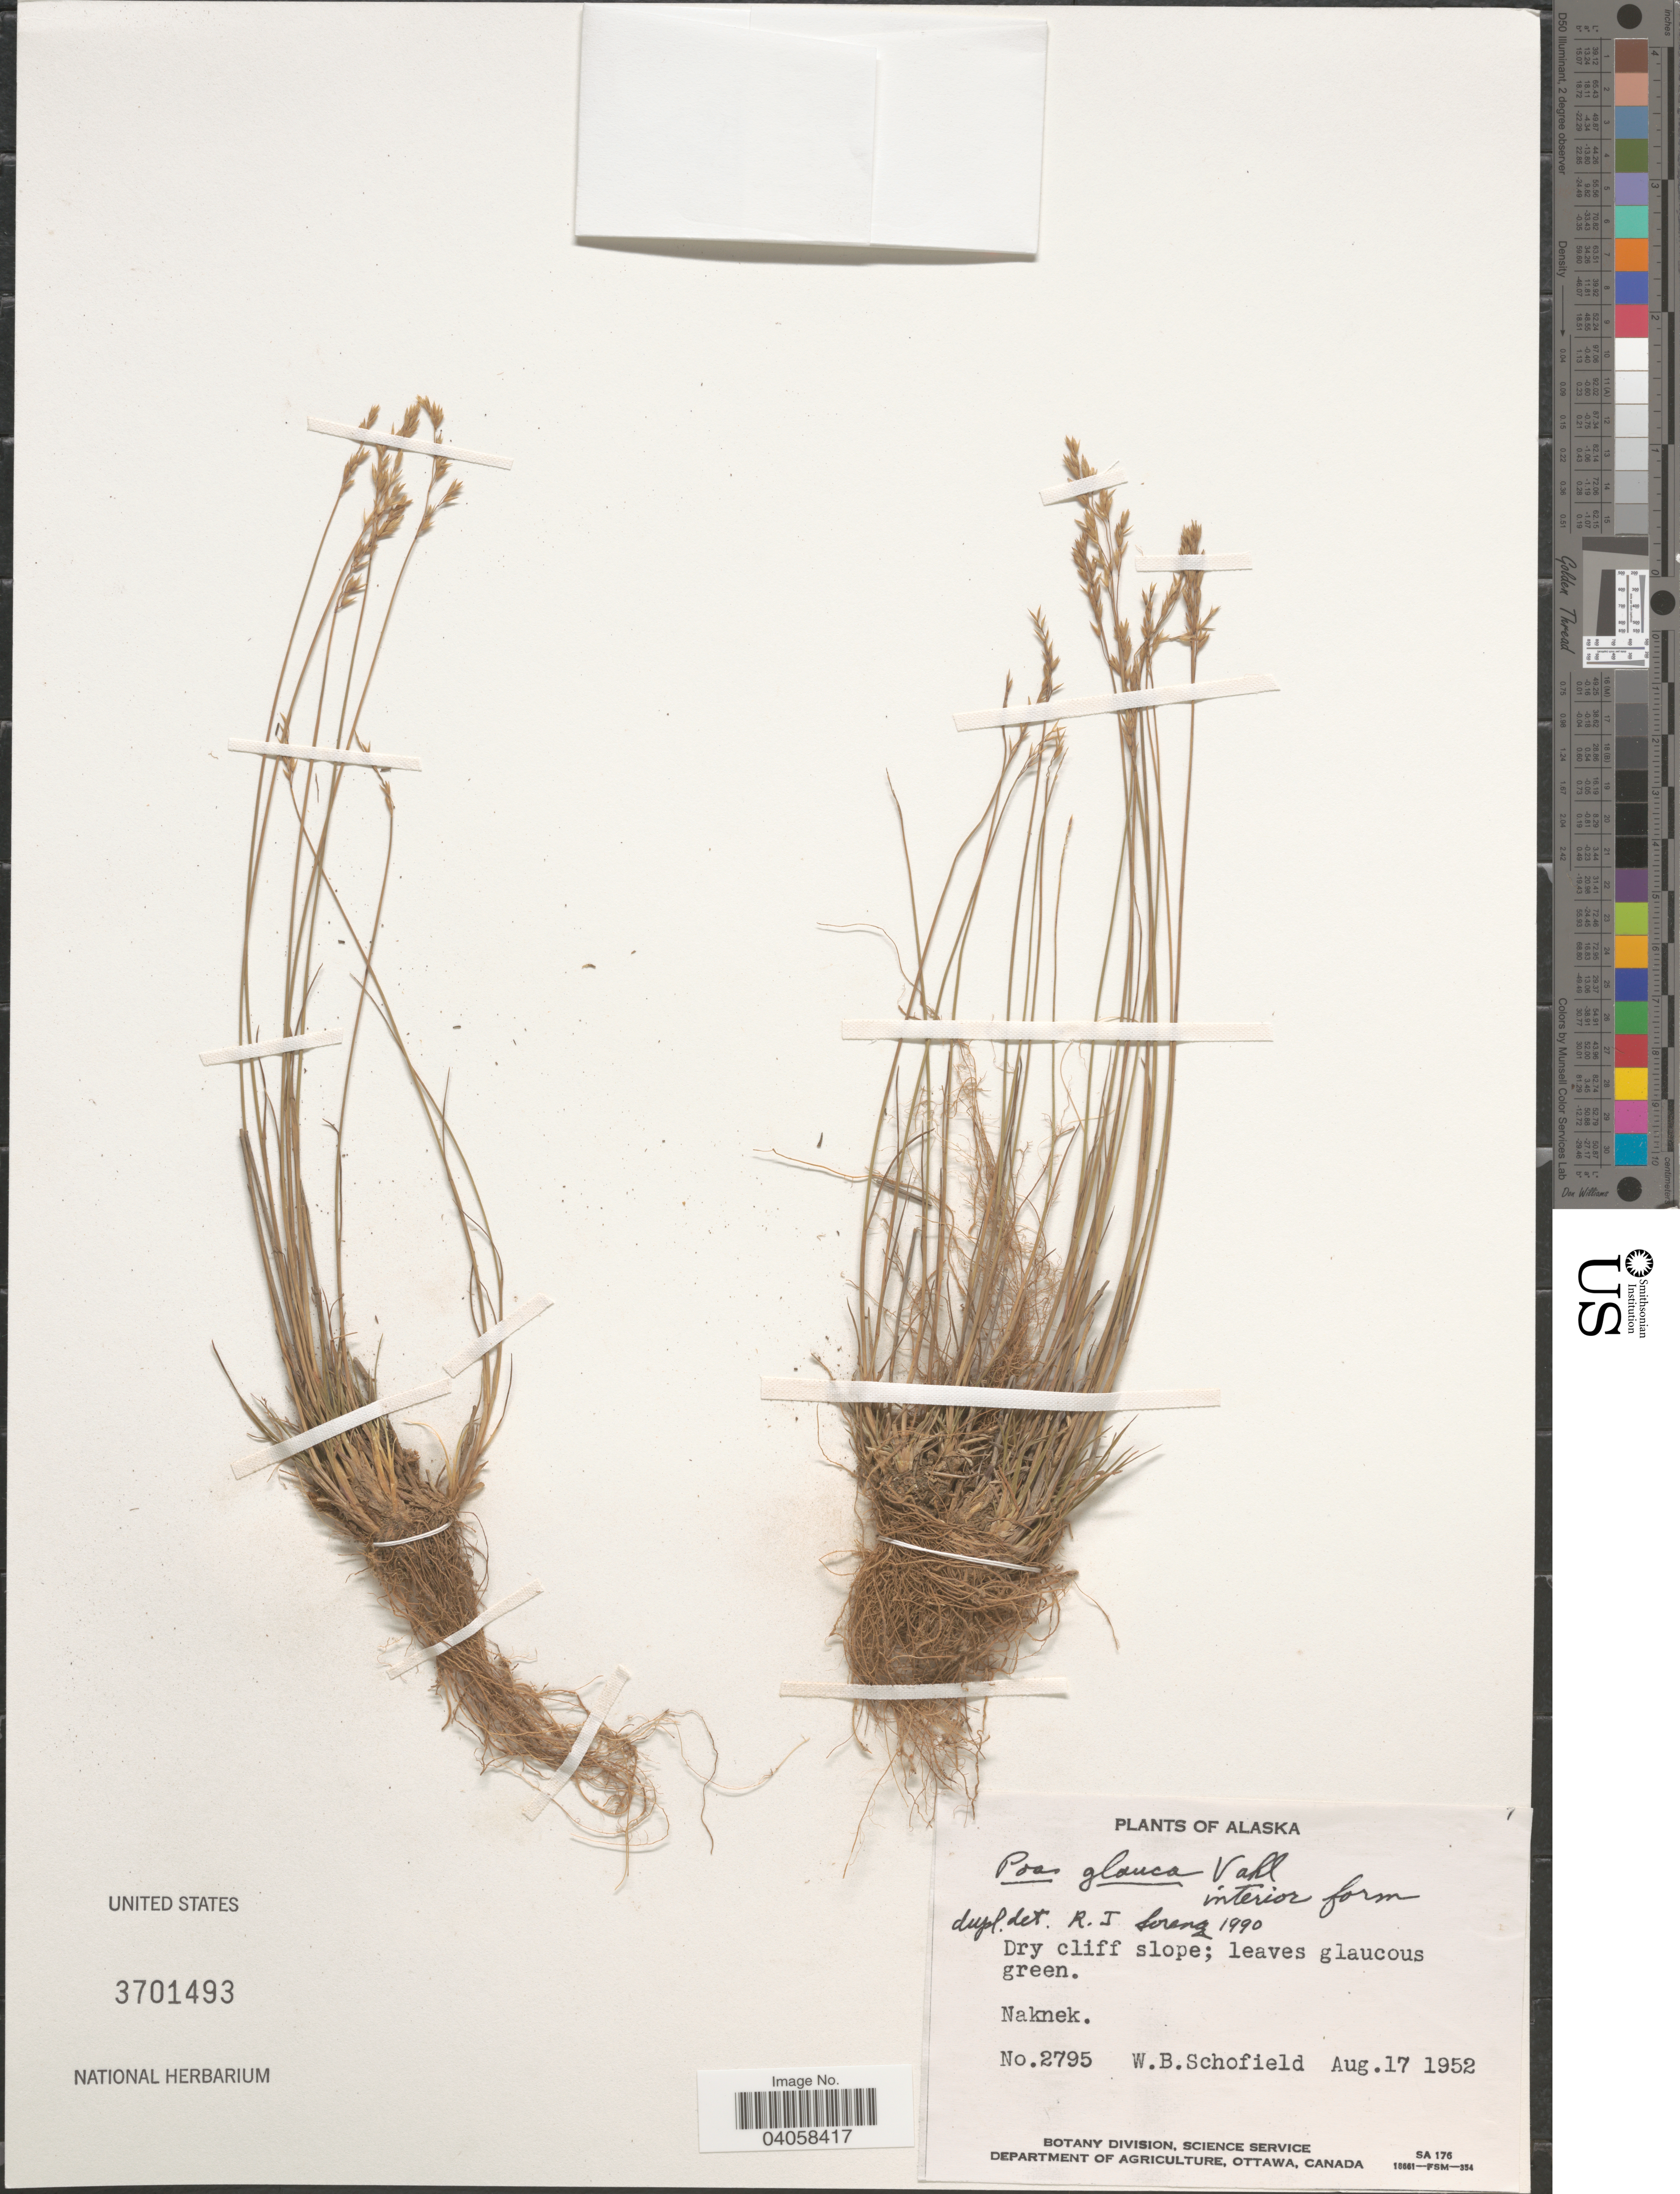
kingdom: Plantae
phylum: Tracheophyta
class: Liliopsida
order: Poales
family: Poaceae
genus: Poa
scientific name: Poa glauca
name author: Vahl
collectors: W. Schofield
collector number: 2795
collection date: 1952-08-17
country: United States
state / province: Alaska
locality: Naknek.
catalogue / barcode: US 3701493